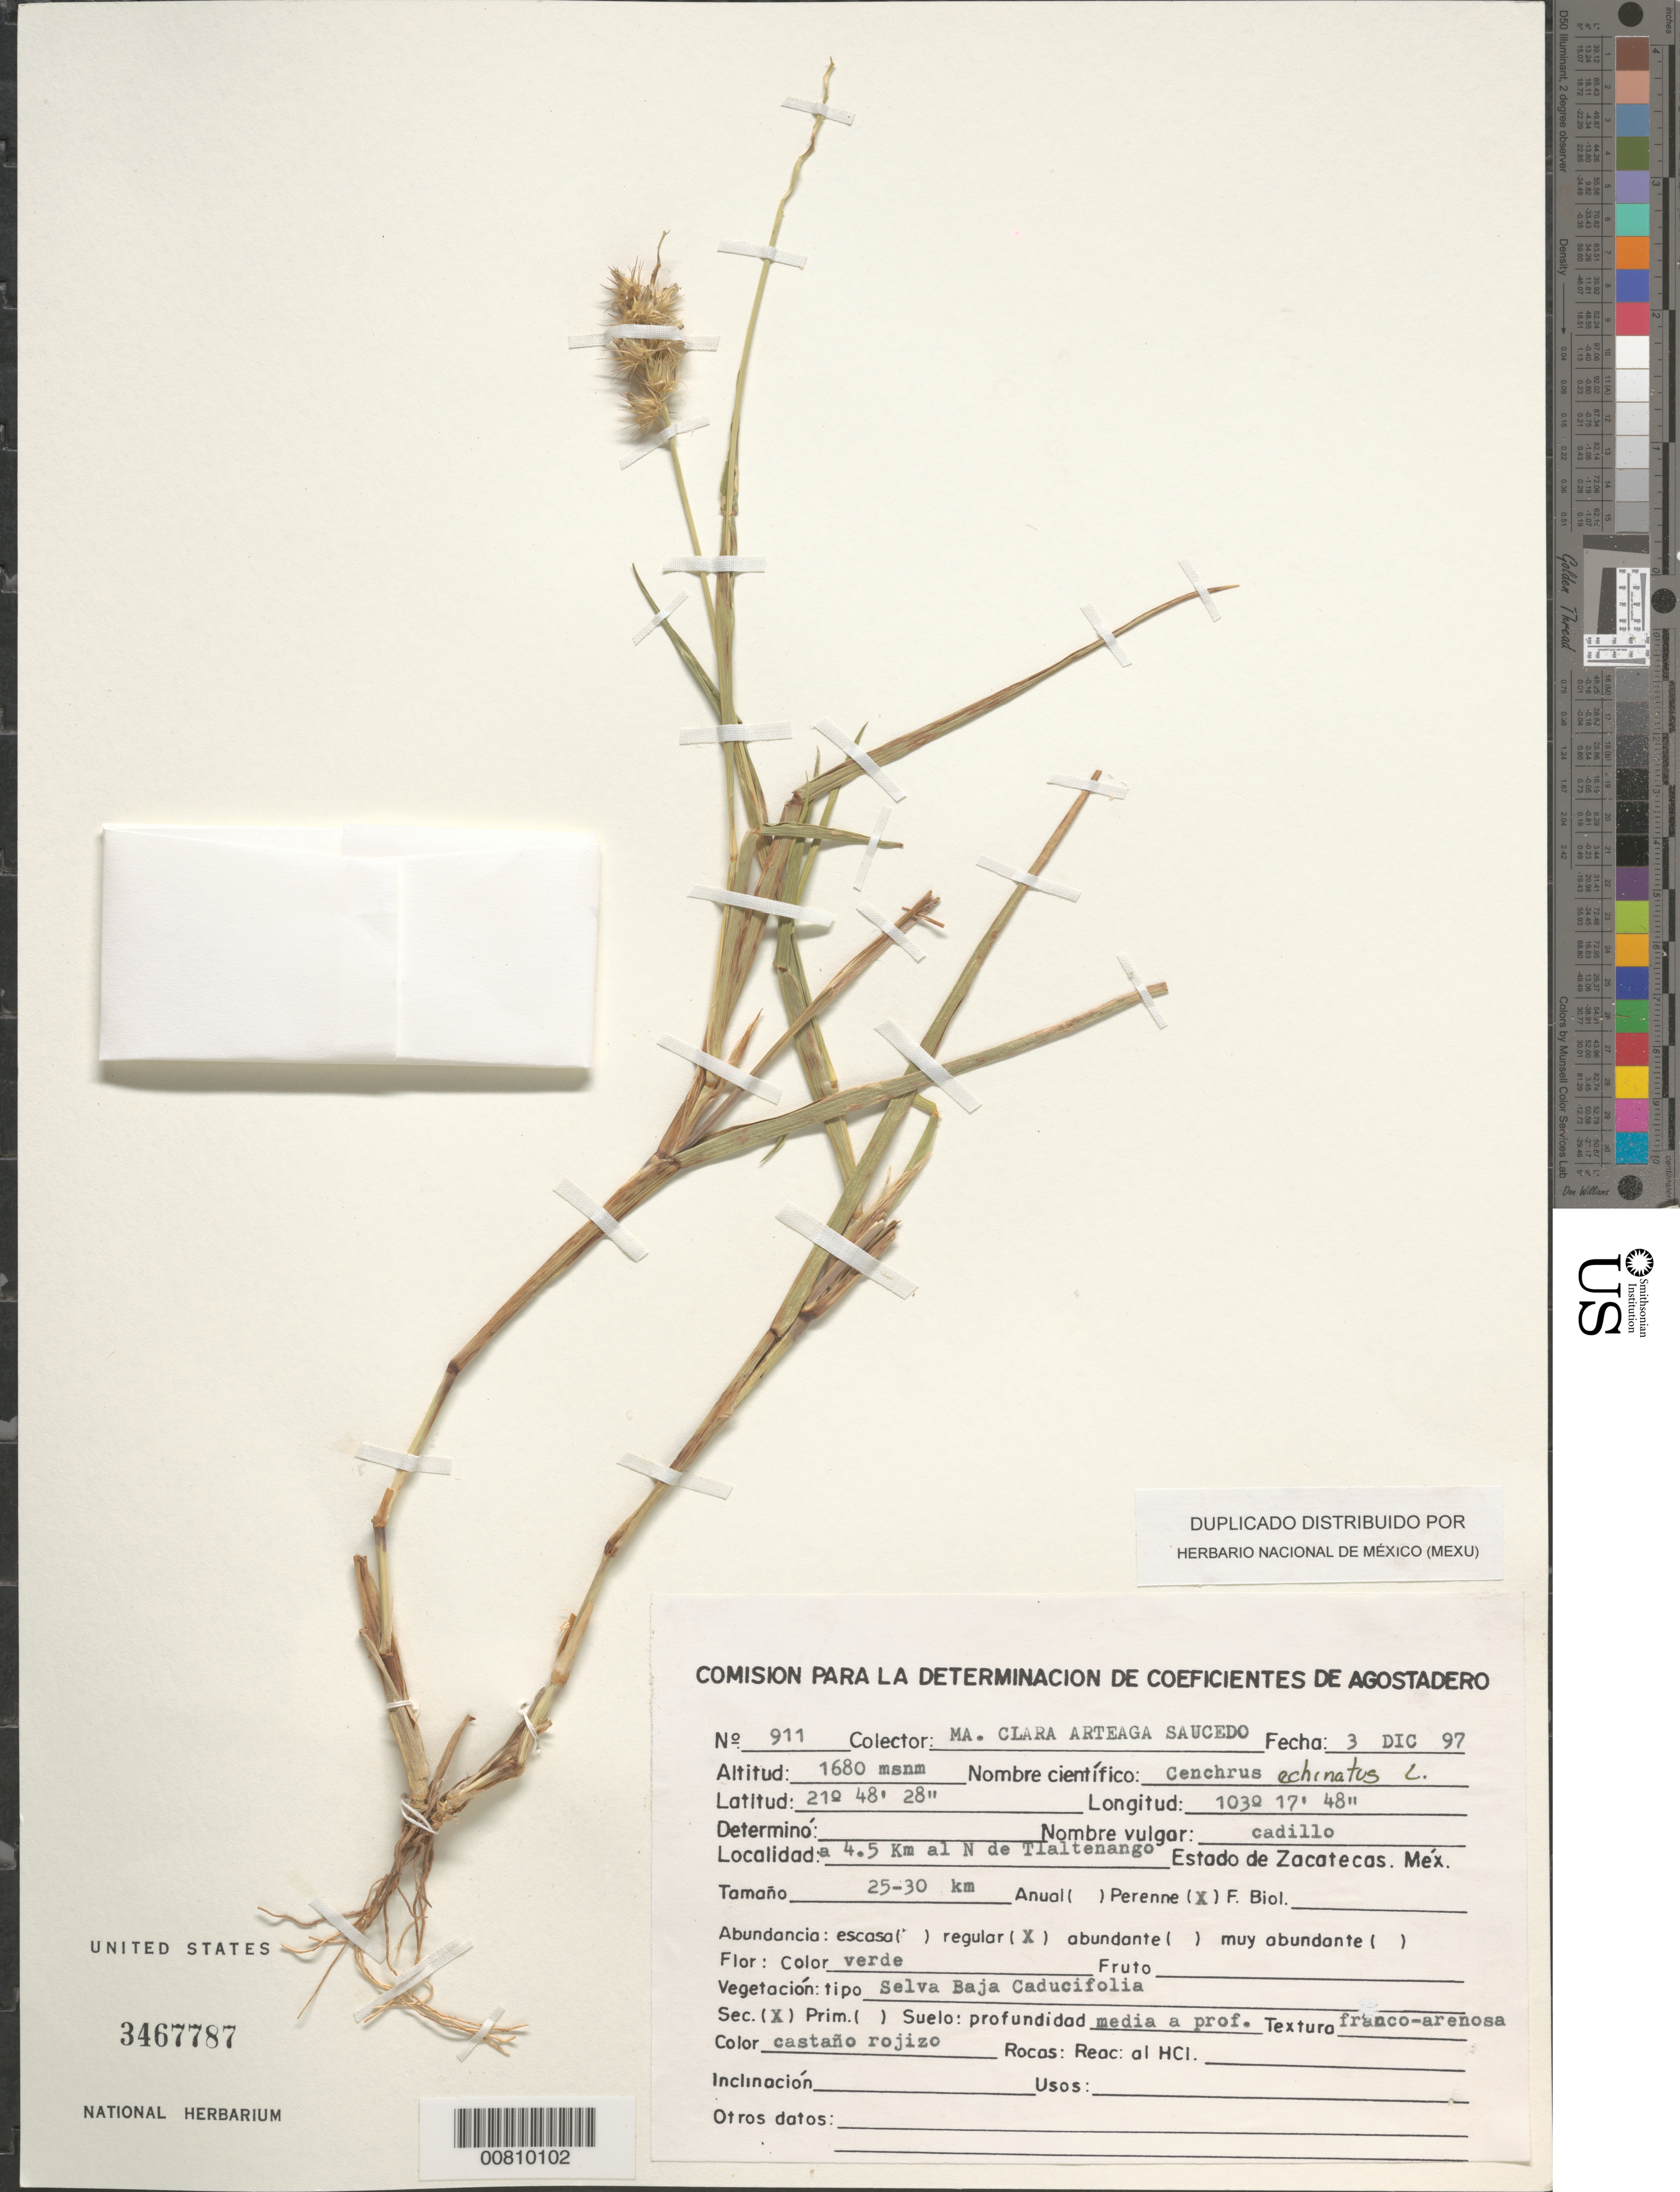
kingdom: Plantae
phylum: Tracheophyta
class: Liliopsida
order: Poales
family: Poaceae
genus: Cenchrus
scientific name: Cenchrus echinatus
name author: L.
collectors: C. Saucedo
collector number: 911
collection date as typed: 03 Dec 1997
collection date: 1997-12-03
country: Mexico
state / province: Zacatecas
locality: N of Tlaltenango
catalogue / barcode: US 3467787